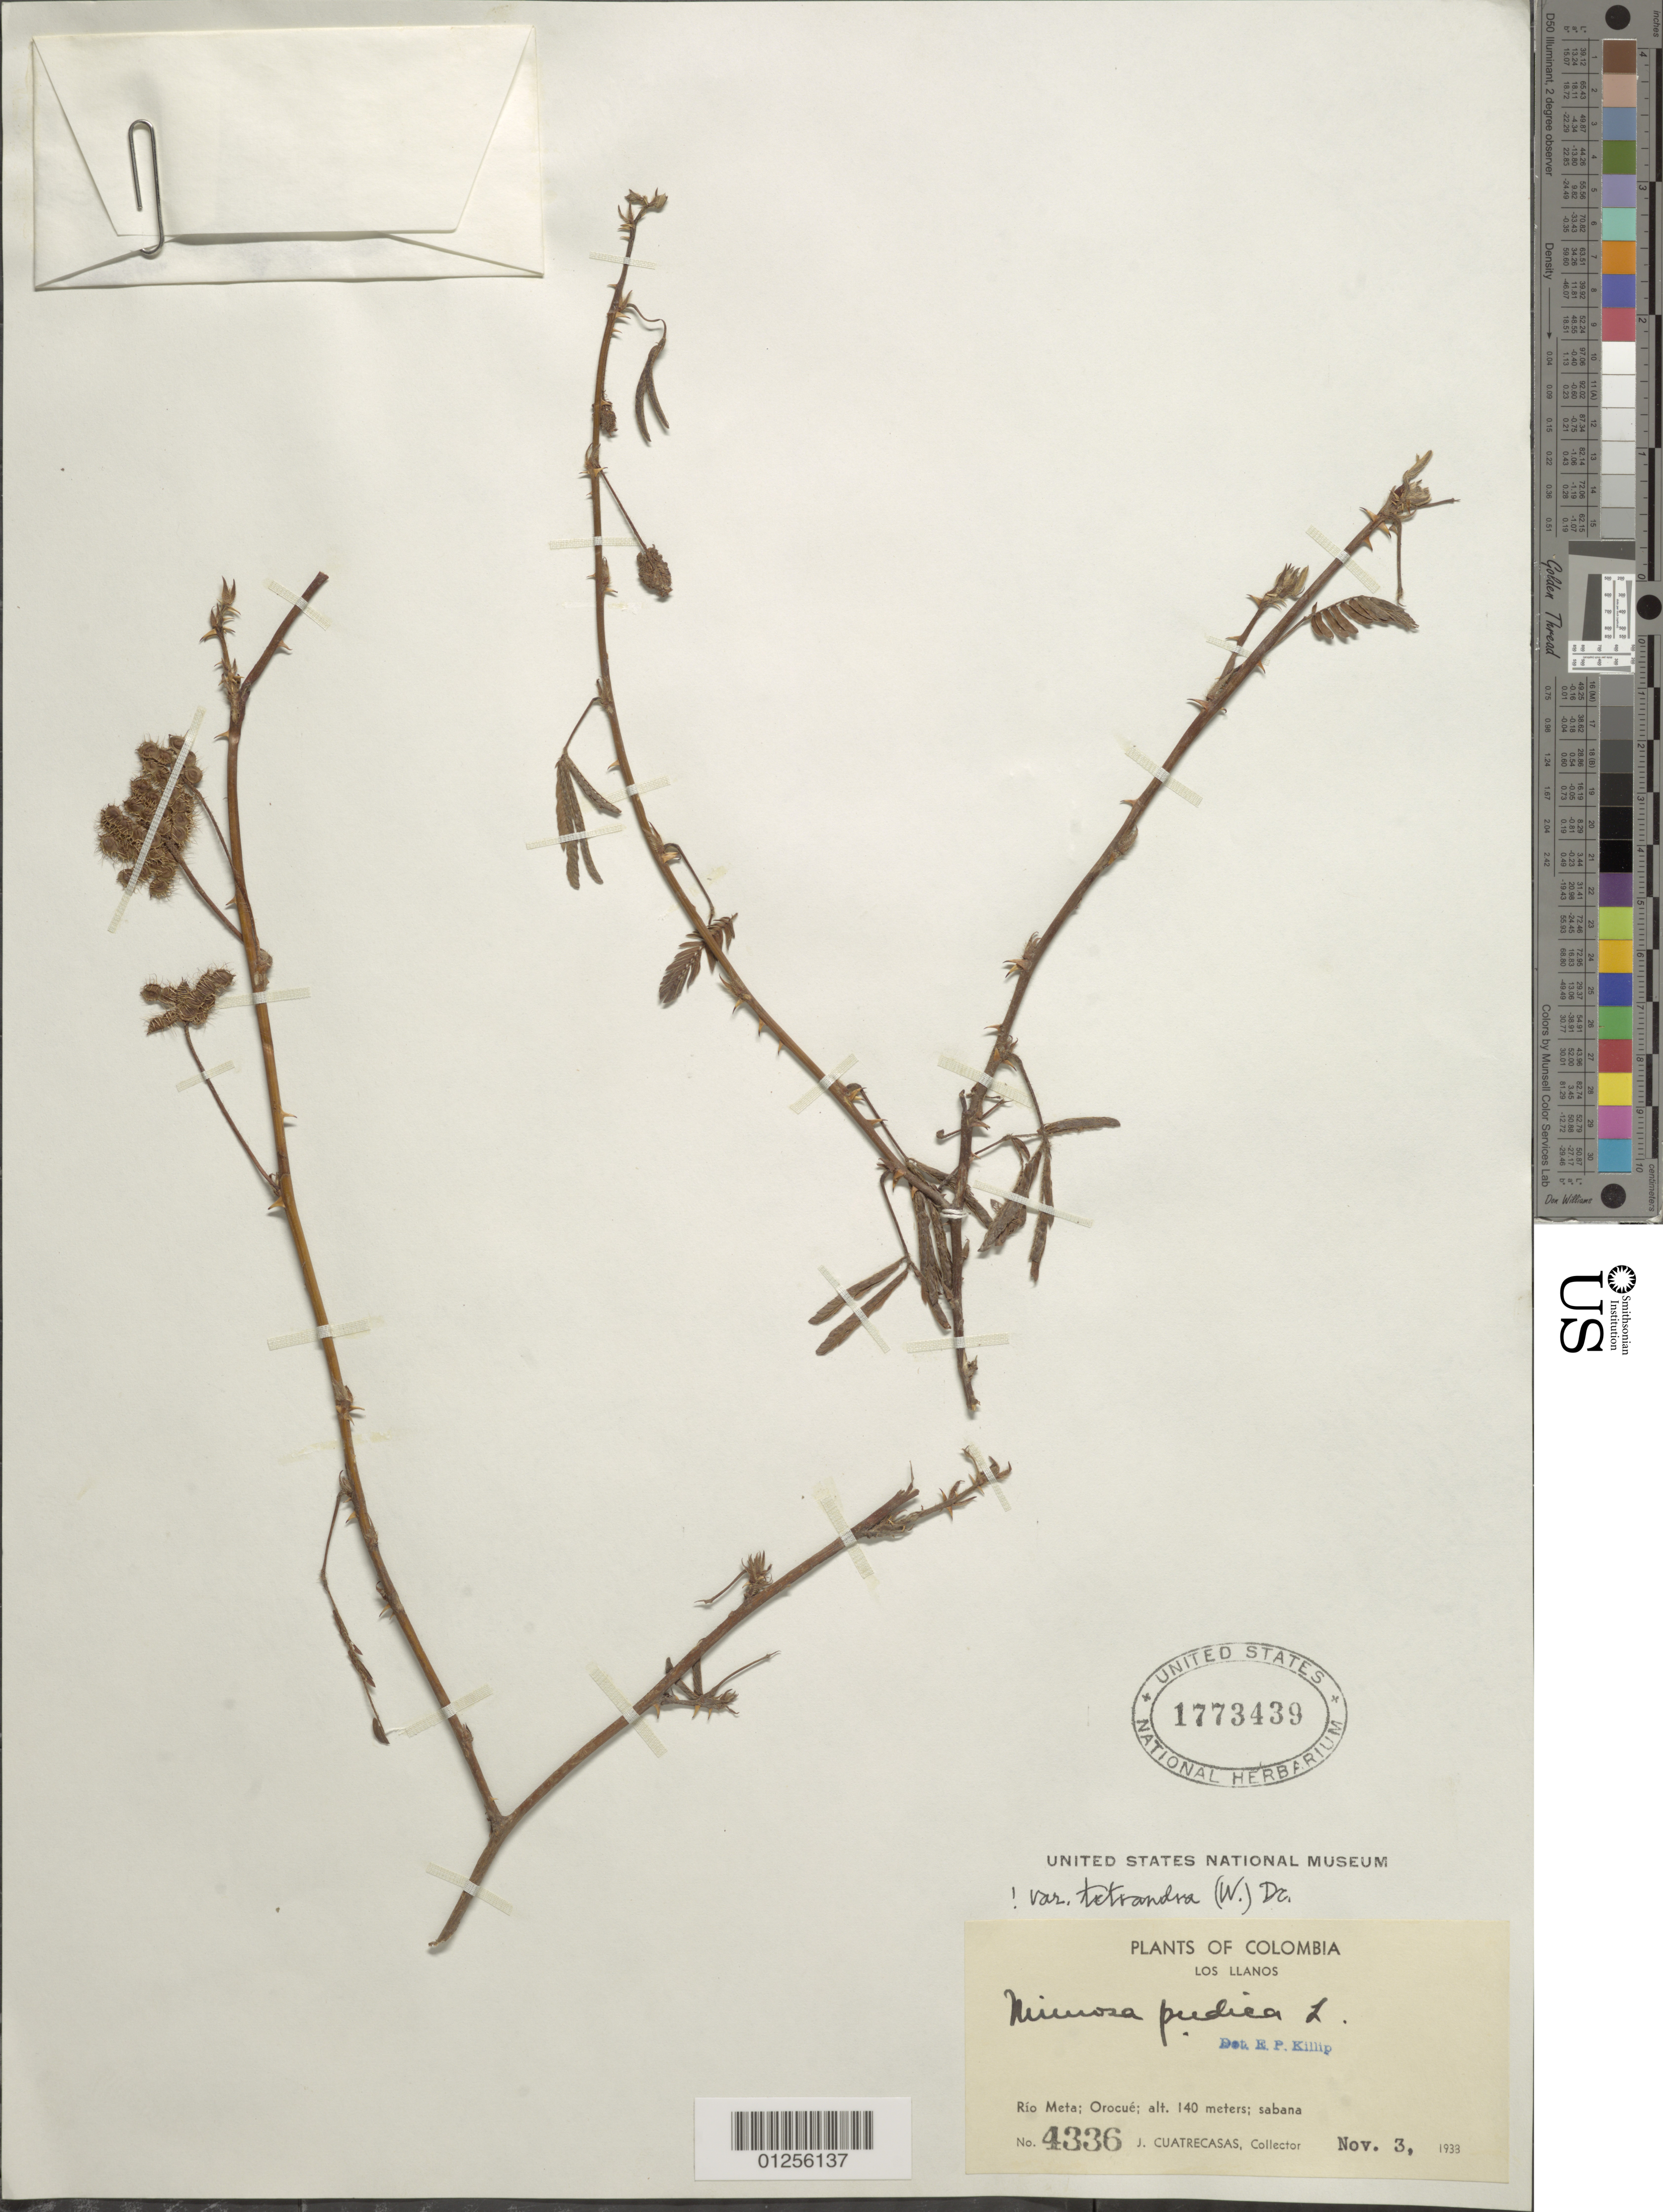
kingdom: Plantae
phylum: Tracheophyta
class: Magnoliopsida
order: Fabales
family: Fabaceae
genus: Mimosa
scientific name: Mimosa pudica var. tetrandra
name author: L.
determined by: Barneby, Rupert C., (NY)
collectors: J. Cuatrecasas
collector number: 4336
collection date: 1938-11-03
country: Colombia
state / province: Casanare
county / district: Orocue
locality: Los Llanos. Rio Meta; Orocue, sabana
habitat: sabana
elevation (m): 140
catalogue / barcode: US 1773439